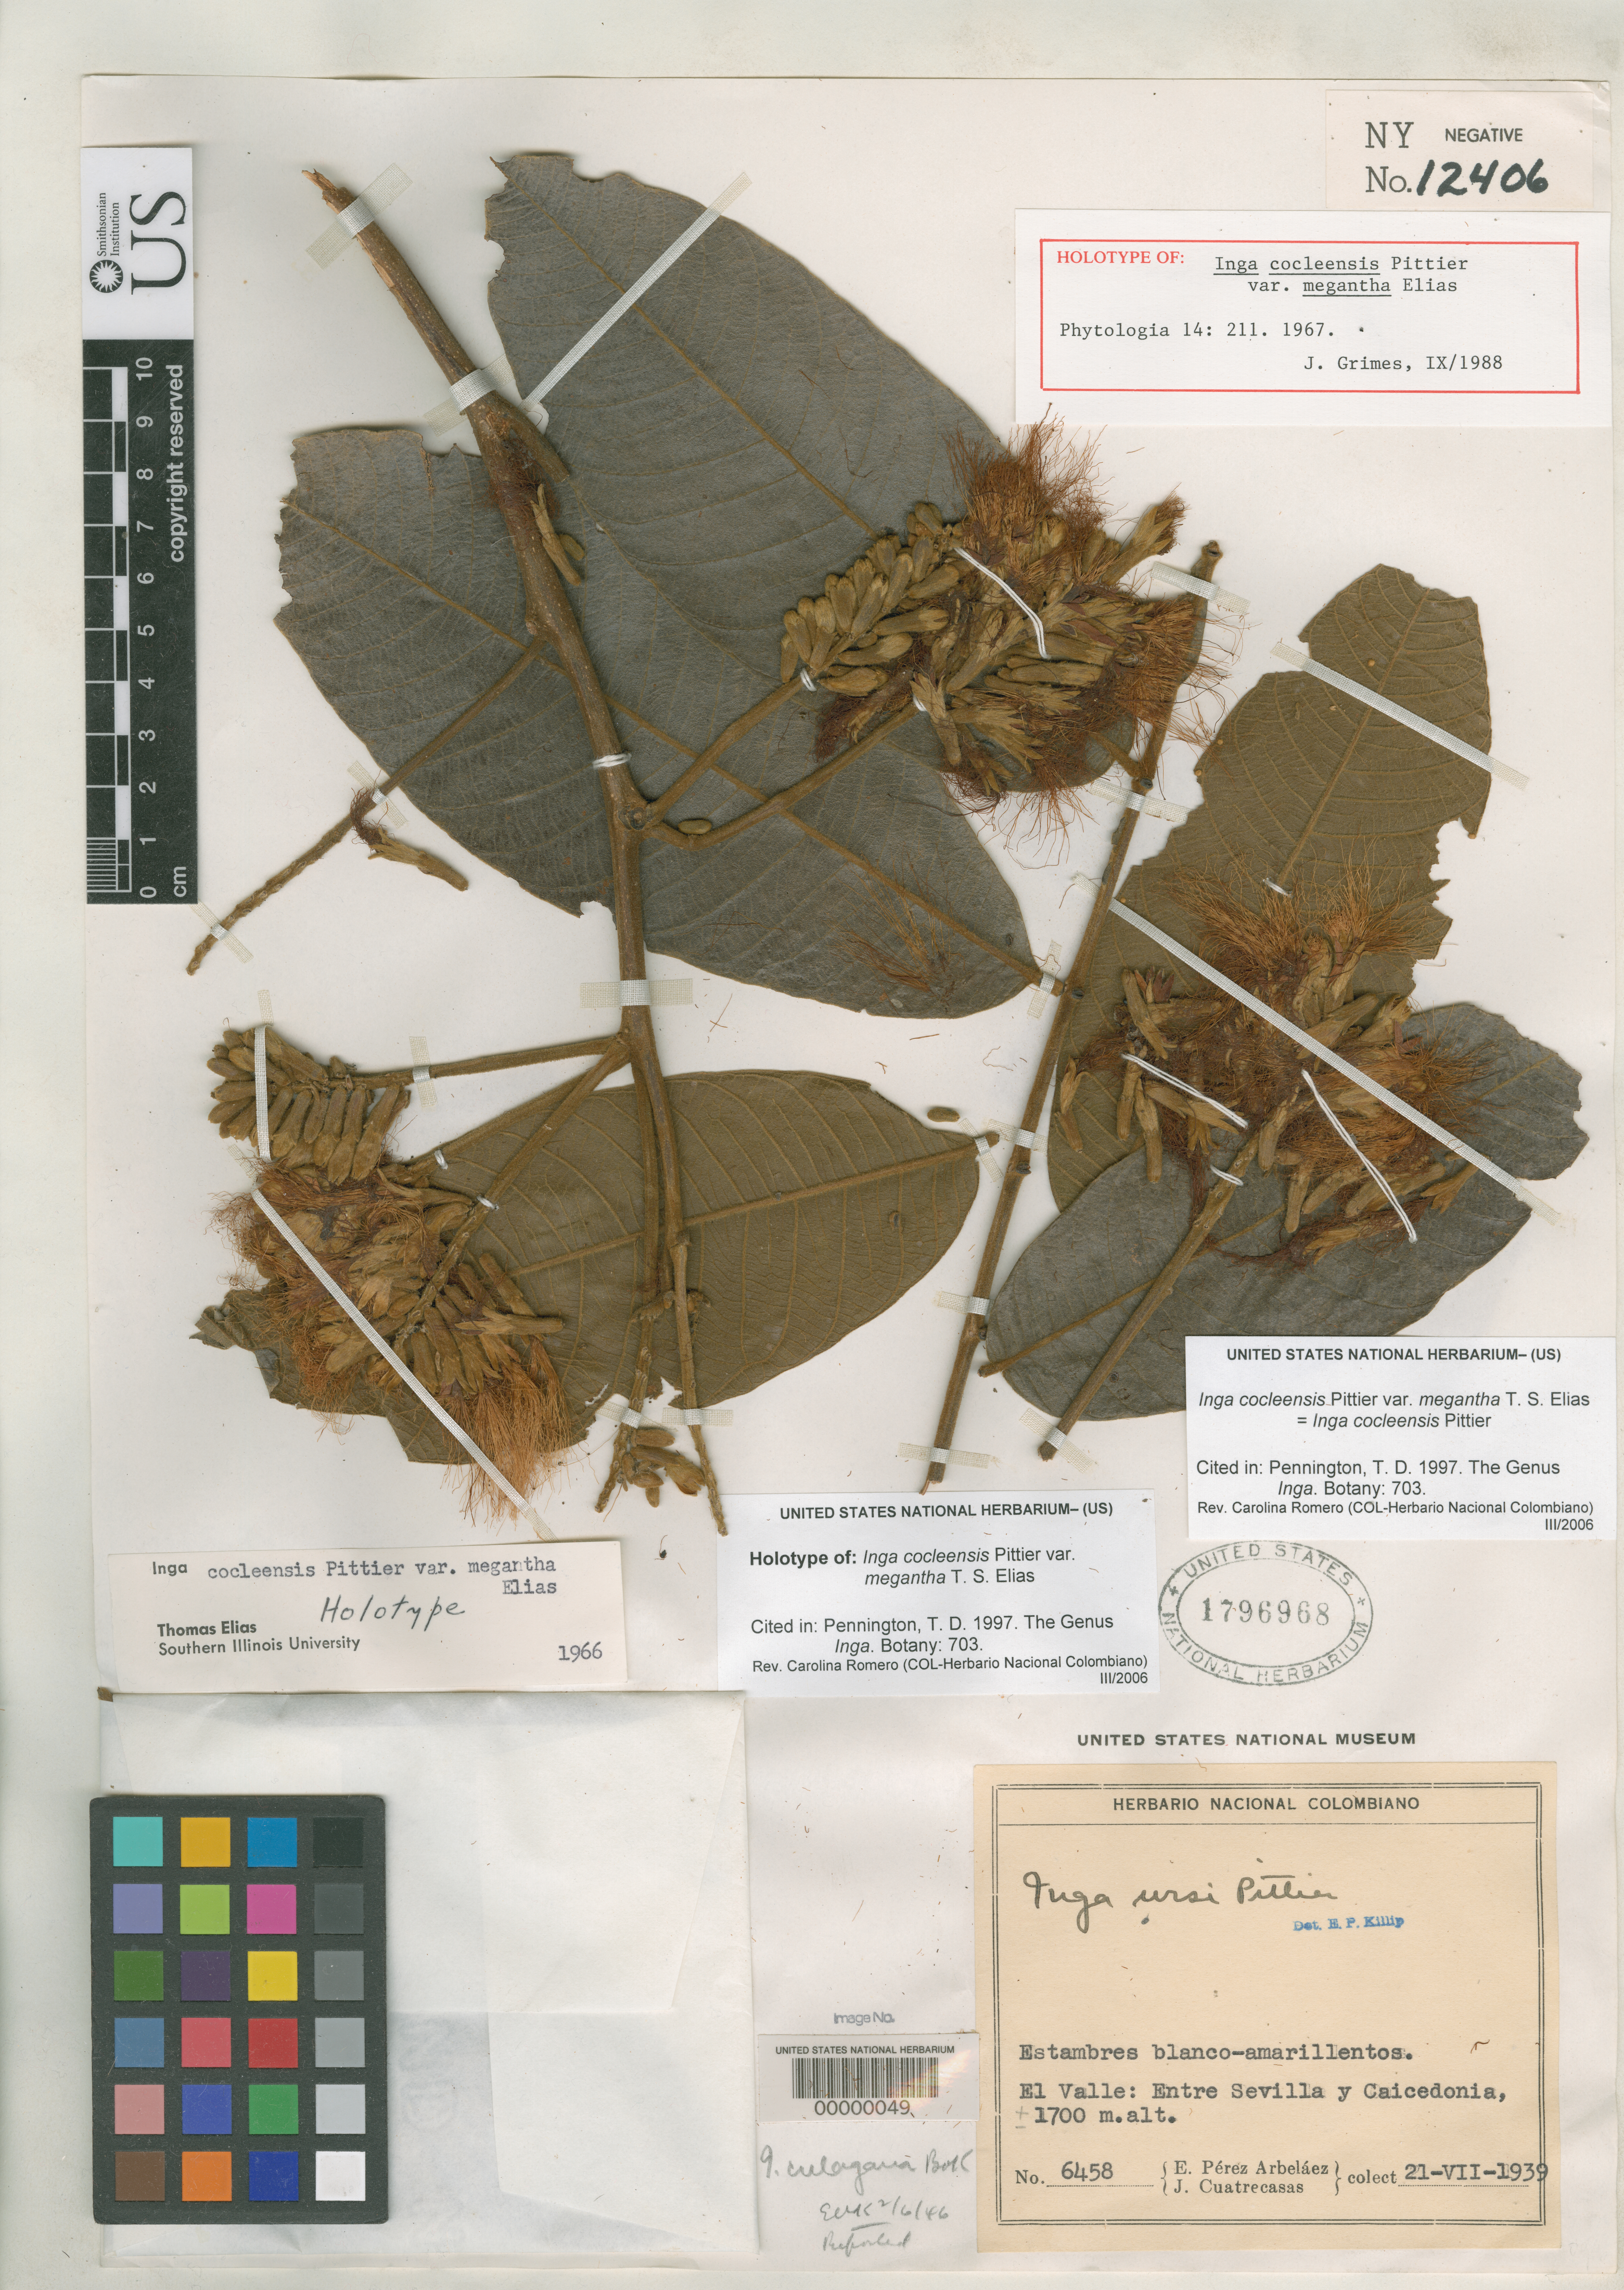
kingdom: Plantae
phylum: Tracheophyta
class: Magnoliopsida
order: Fabales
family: Fabaceae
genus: Inga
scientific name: Inga cocleensis var. megantha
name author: T.S. Elias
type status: Holotype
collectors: J. Cuatrecasas & E. Pérez Arbeláez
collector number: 6458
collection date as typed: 21 Jul 1939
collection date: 1939-07-21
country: Colombia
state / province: Valle del Cauca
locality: Between Sevilla and Caicedonia.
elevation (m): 1700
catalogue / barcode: US 1796968